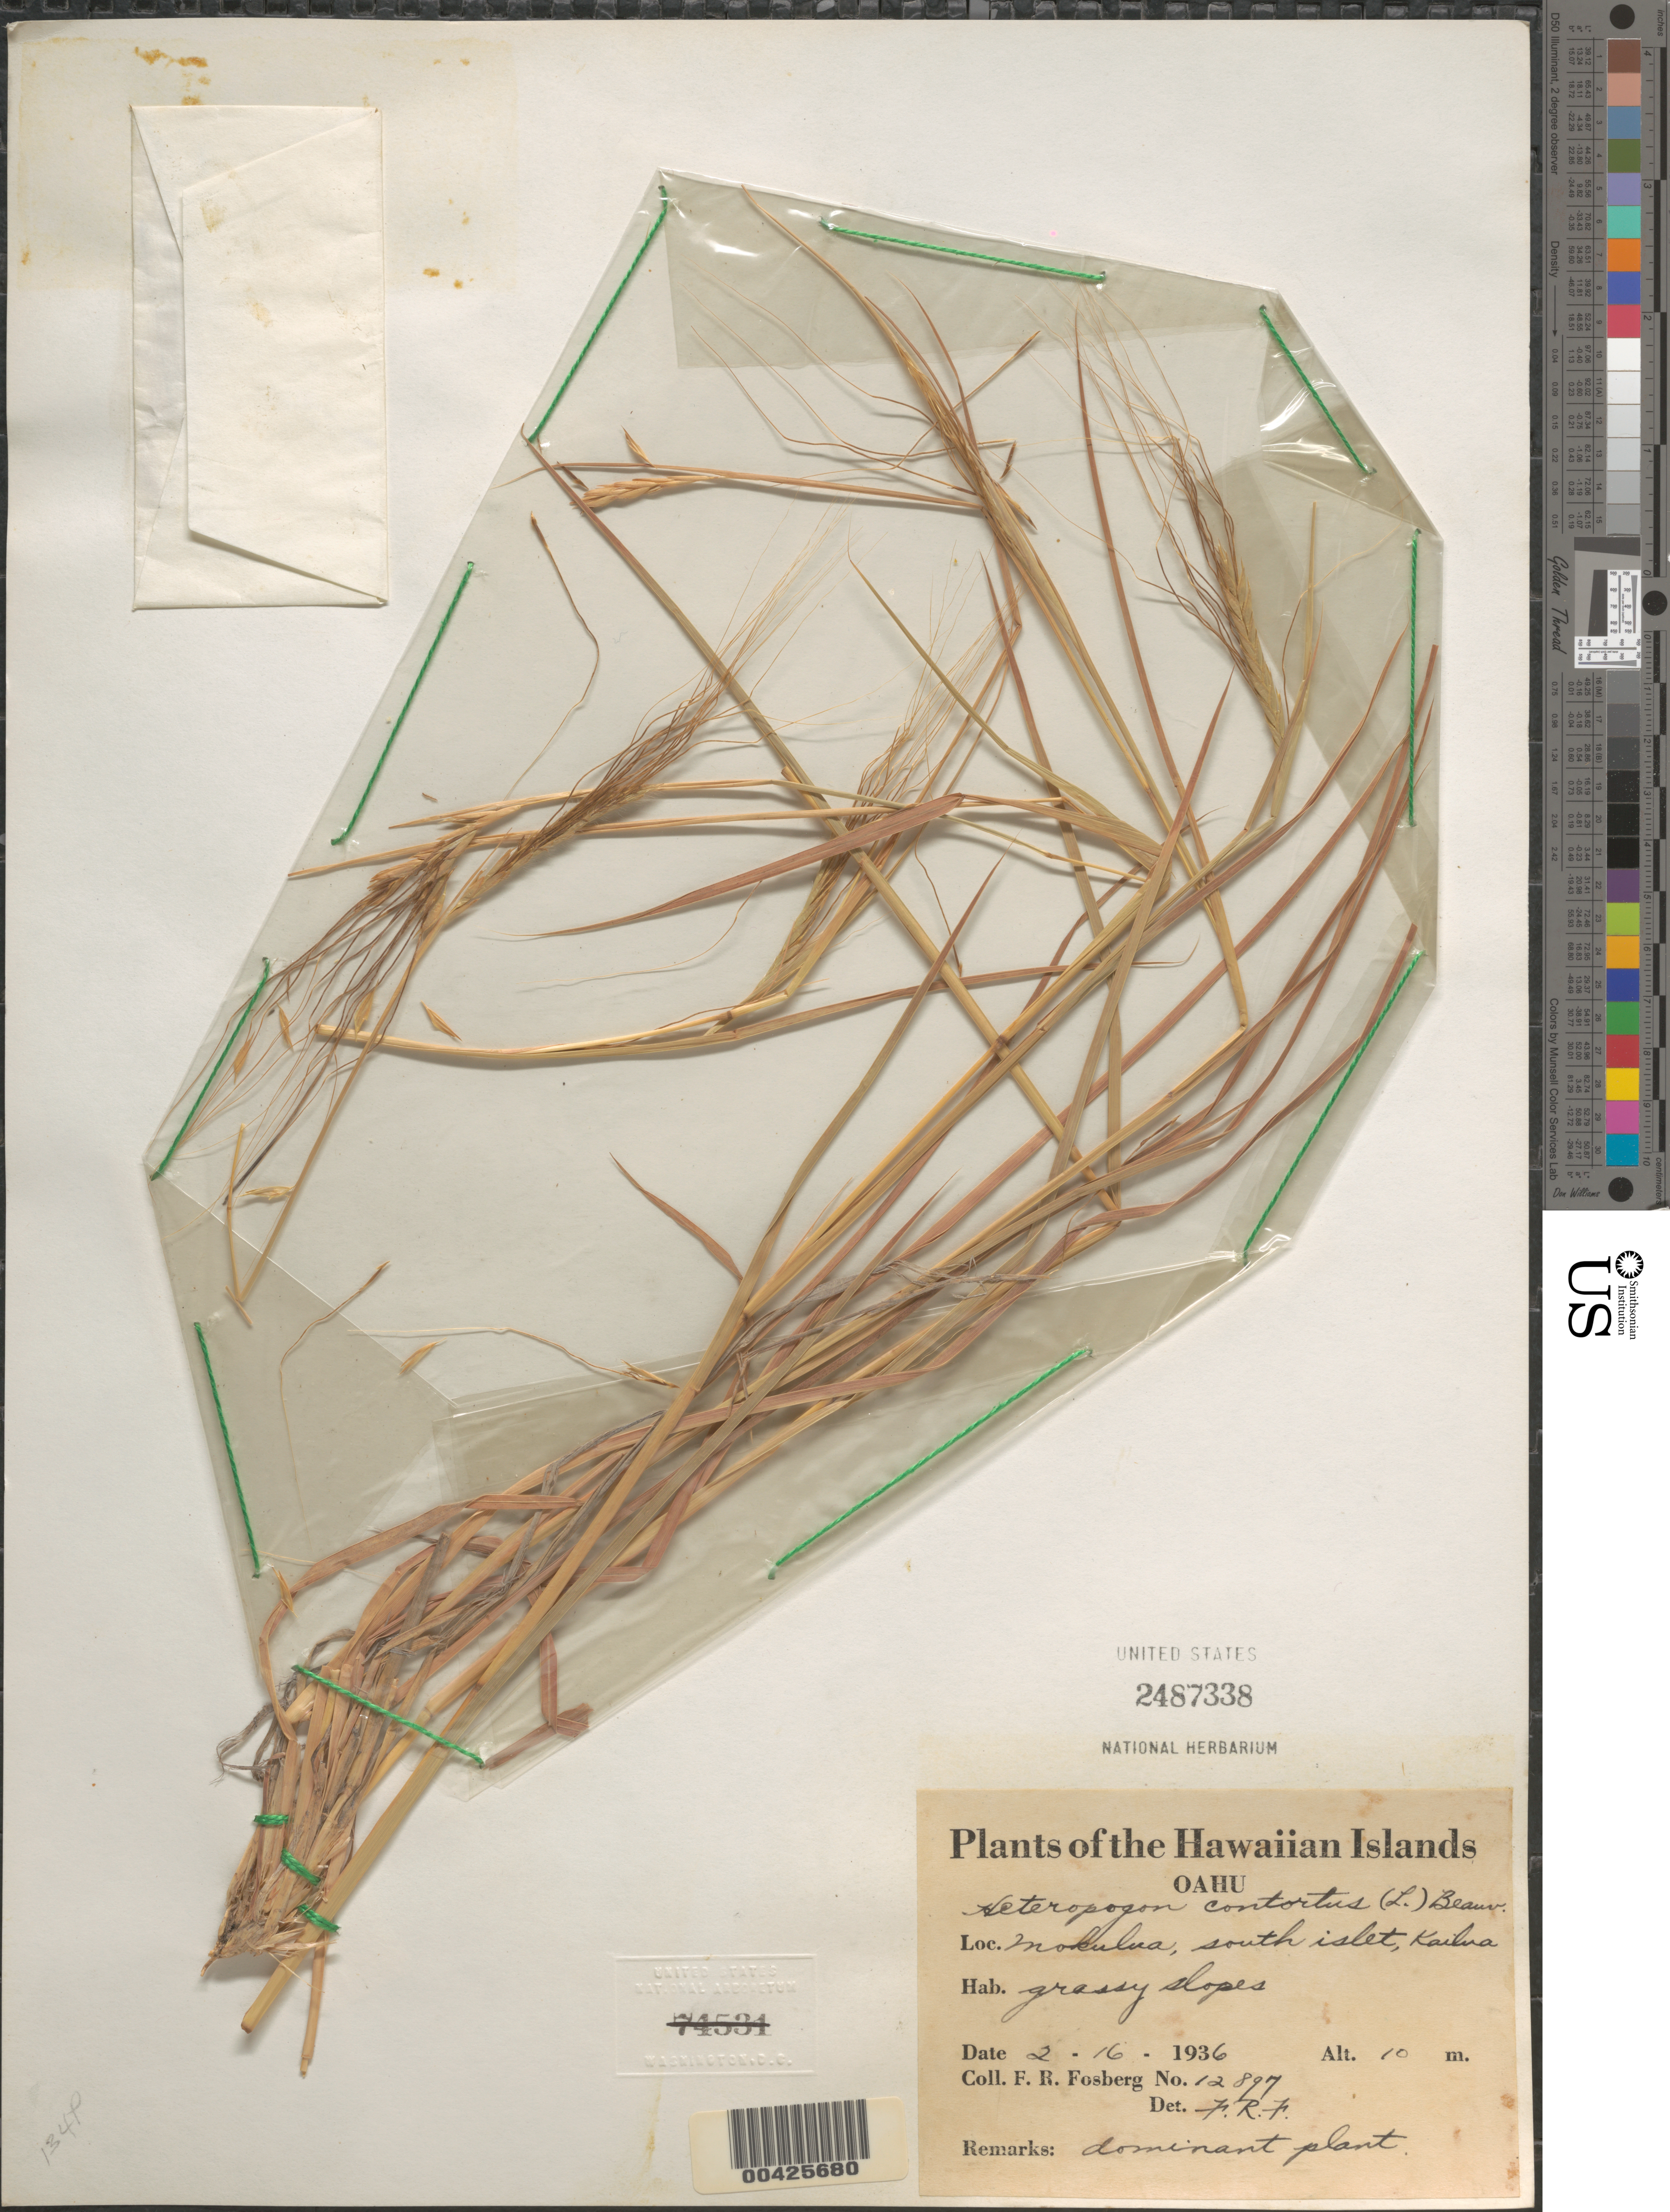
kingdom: Plantae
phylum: Tracheophyta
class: Liliopsida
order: Poales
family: Poaceae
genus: Heteropogon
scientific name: Heteropogon contortus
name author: (L.) P. Beauv. ex Roem. & Schult.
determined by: Fosberg, F. R.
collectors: F. R. Fosberg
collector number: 12897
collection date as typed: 16 Feb 1936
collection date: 1936-02-16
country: United States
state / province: Hawaii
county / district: Honolulu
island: Mokulua Islets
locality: Mokulua, south islet, Kailua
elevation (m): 10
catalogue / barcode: US 2487338